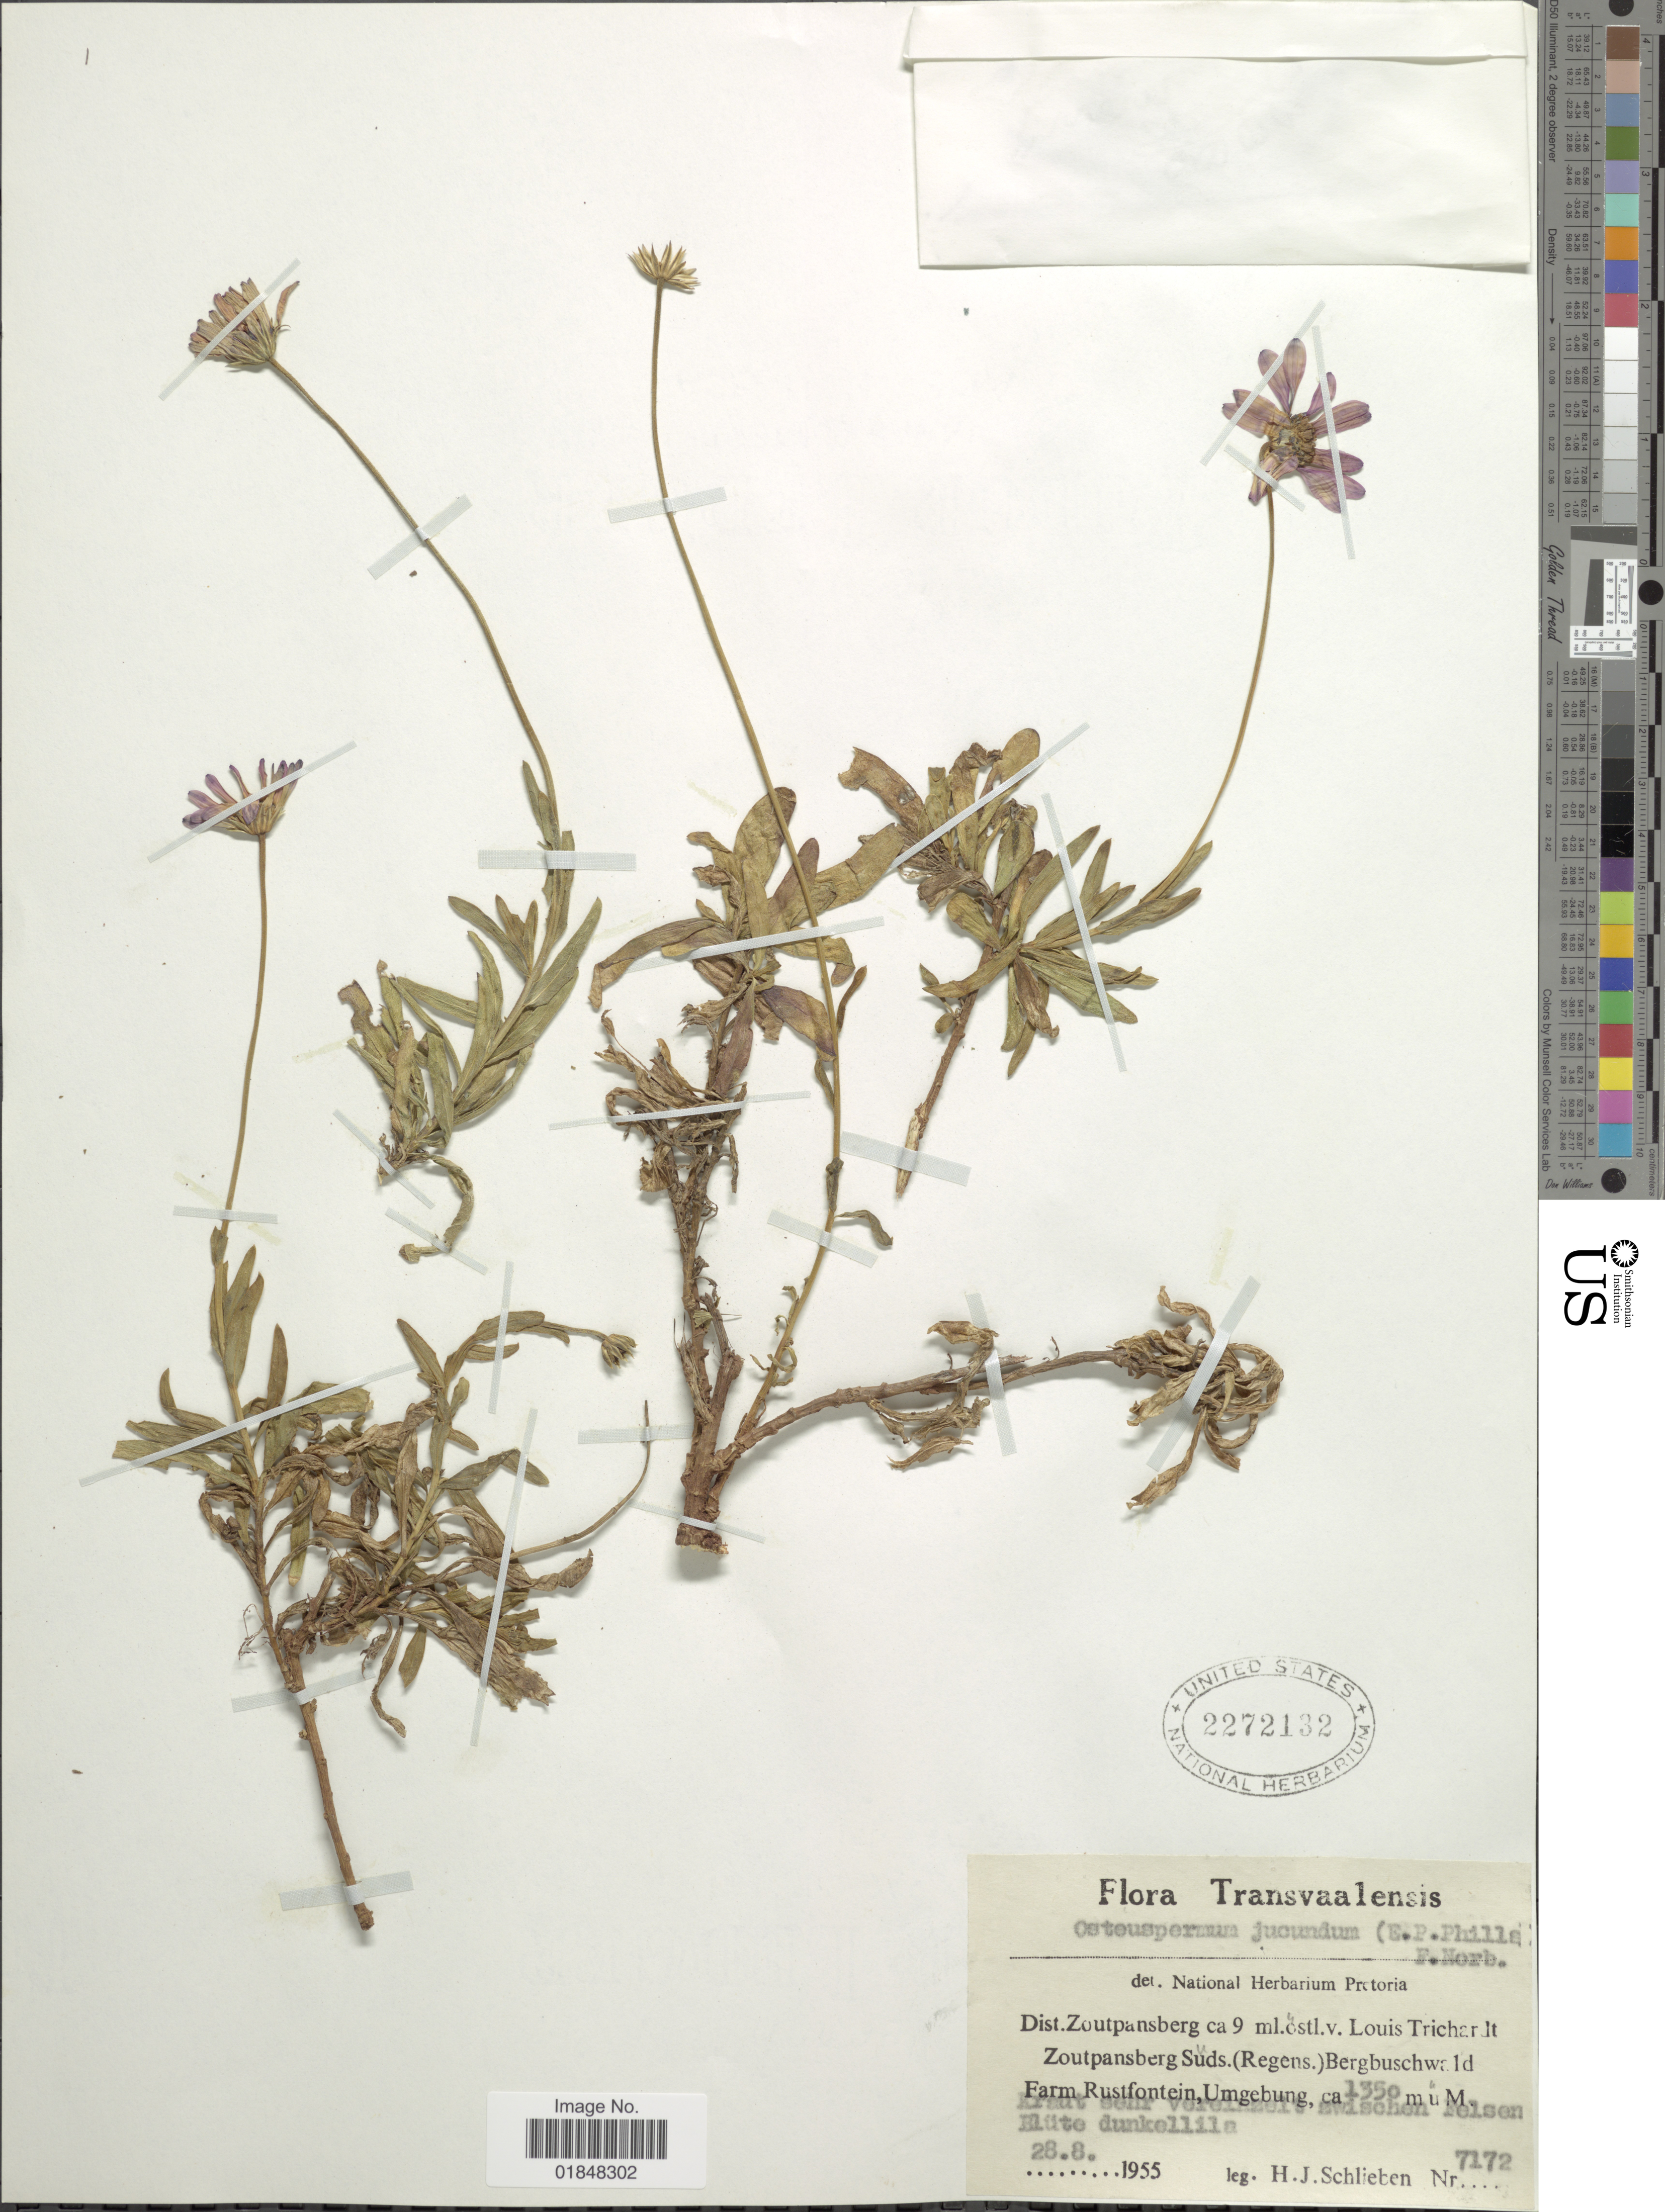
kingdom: Plantae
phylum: Tracheophyta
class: Magnoliopsida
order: Asterales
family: Asteraceae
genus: Dimorphotheca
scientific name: Dimorphotheca jucunda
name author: E. Phillips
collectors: H. J. Schlieben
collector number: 7172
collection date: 1955-08-28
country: South Africa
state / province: Limpopo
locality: Transvaalensis, Dist. Zoutpansberg ca 9 ml ostl.v. Louis Trichardt Zoutpansberg Suds. (Regens) Bergbuschwald, Farm Rustfontein, Umgebung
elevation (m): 1350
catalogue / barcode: US 2272132